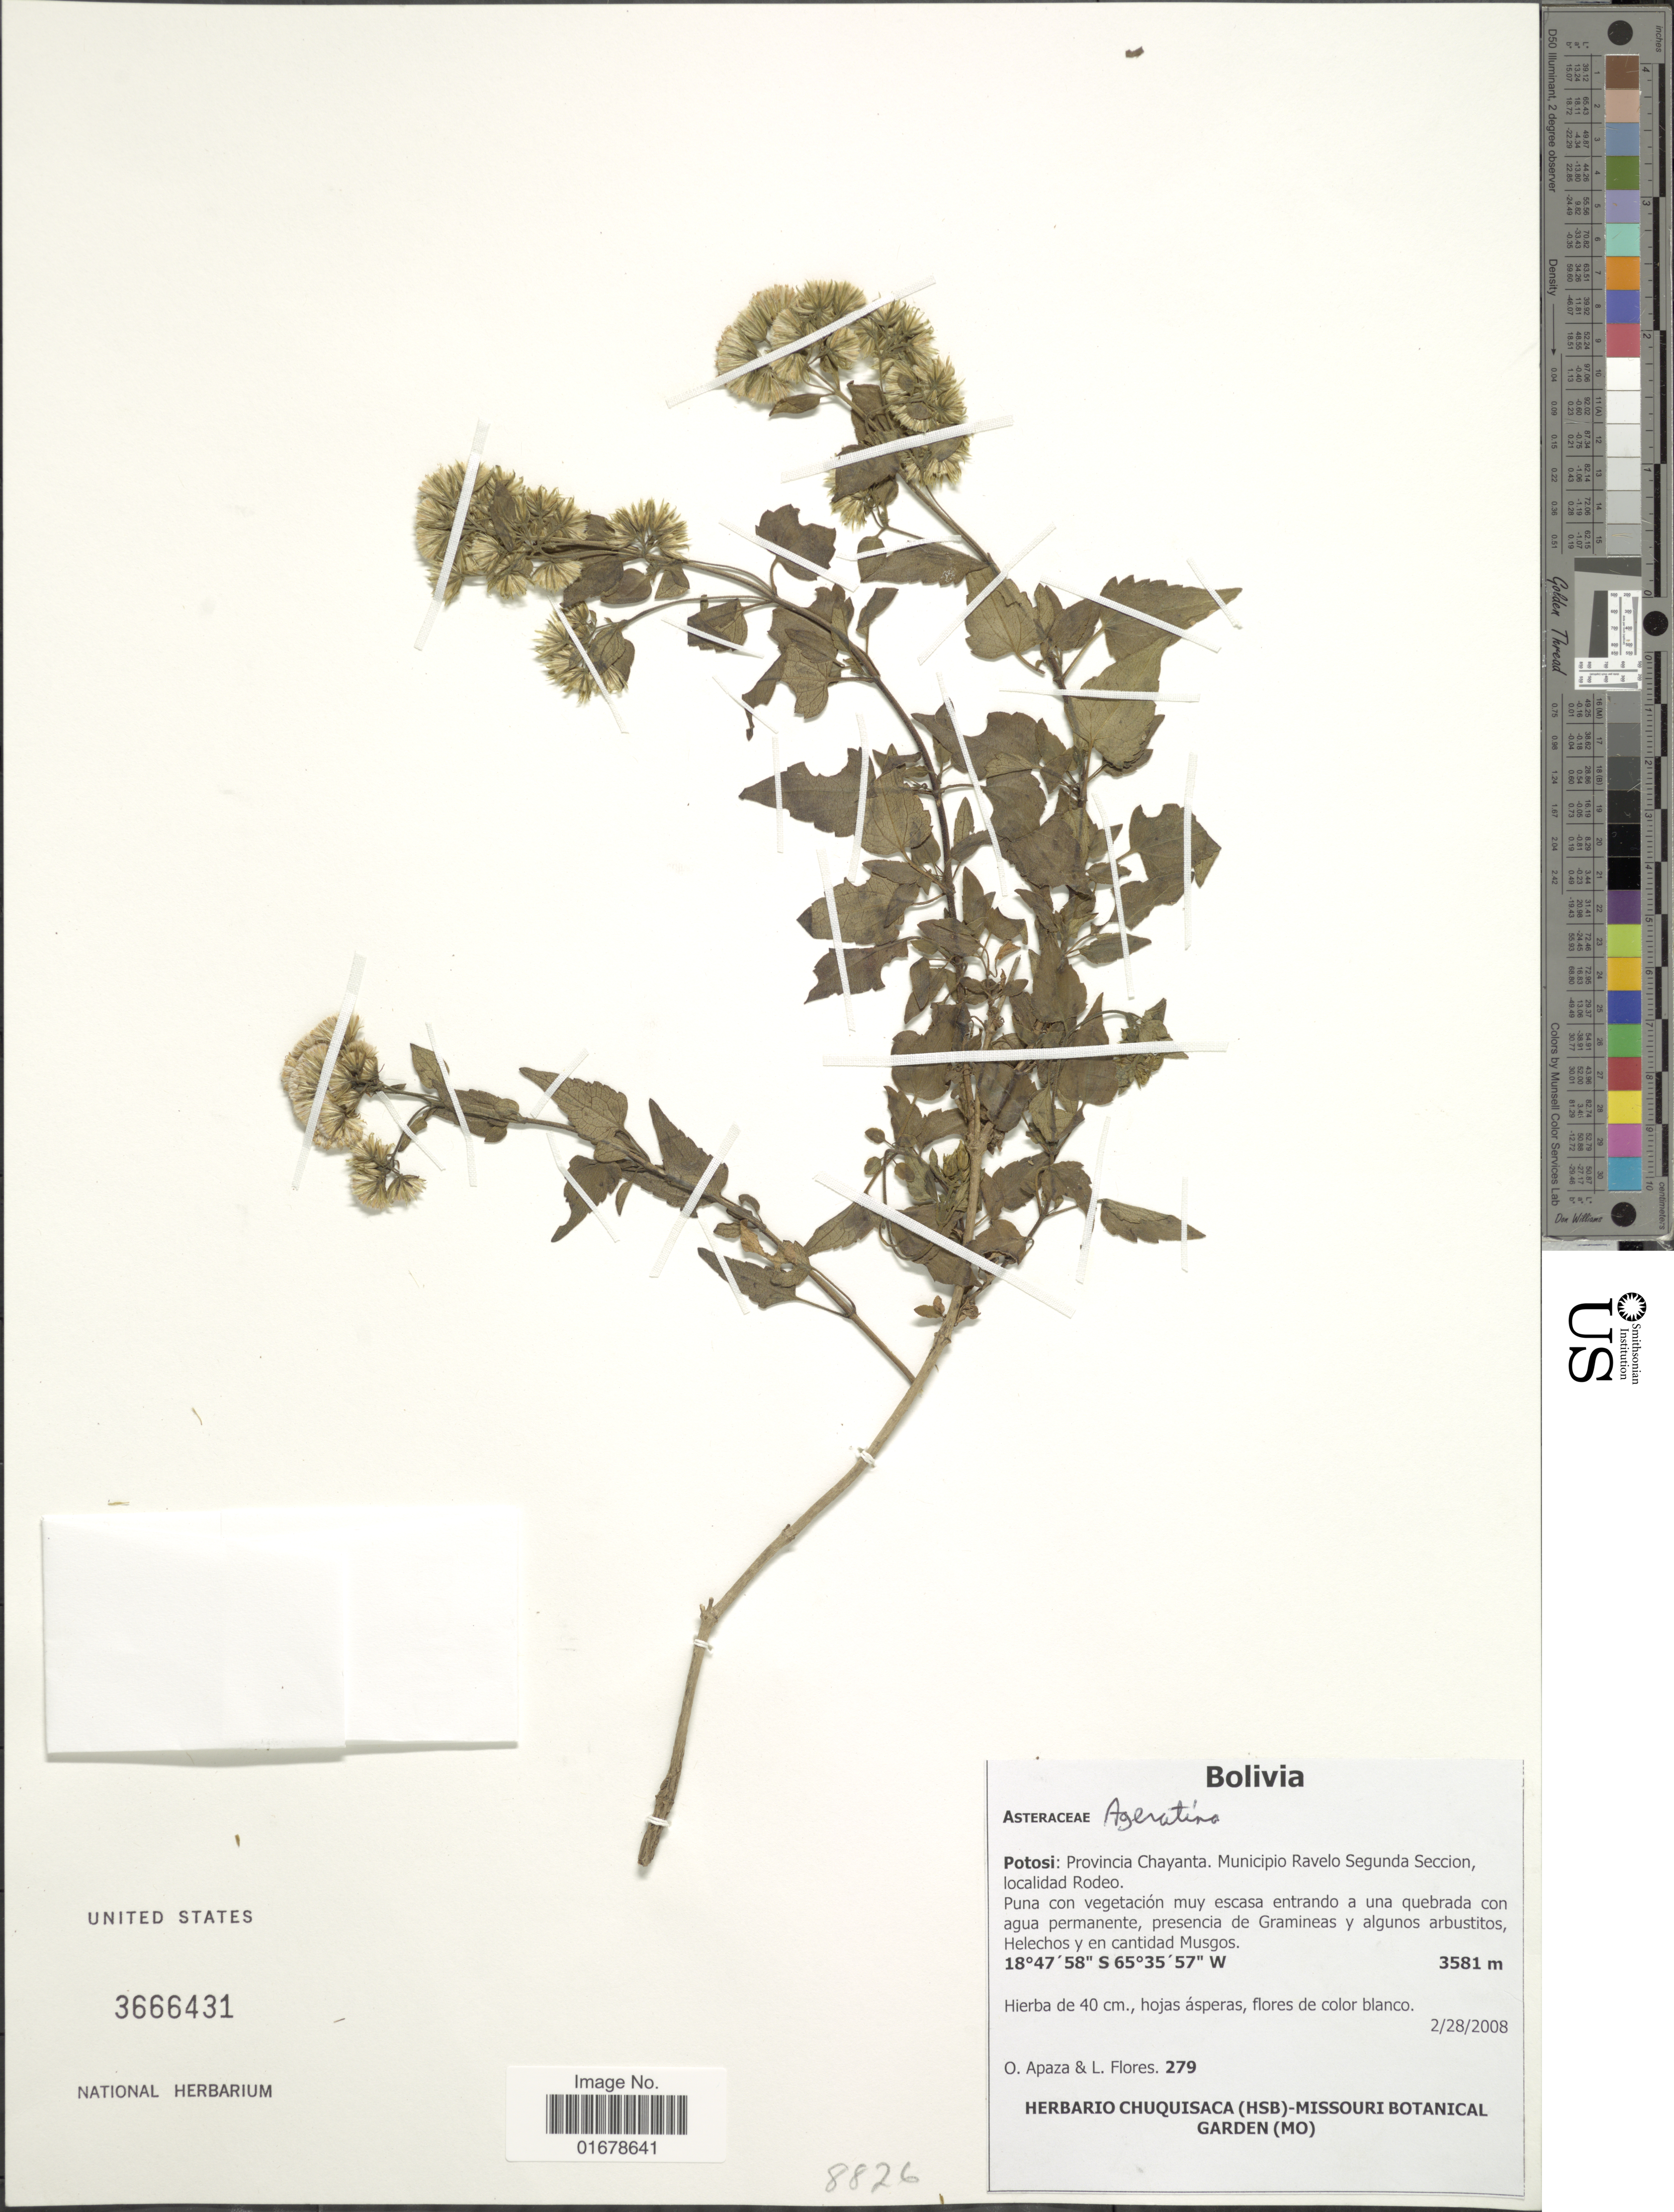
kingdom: Plantae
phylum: Tracheophyta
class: Magnoliopsida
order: Asterales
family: Asteraceae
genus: Ageratina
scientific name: Ageratina sp.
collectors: O. Apaza & L. Flores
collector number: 279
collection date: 2008-02-28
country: Bolivia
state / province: Potosi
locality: Potosi: Provincia Chayanta, Municipio Ravelo Segunda Seccion, localidad Rodeo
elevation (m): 3581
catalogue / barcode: US 3666431